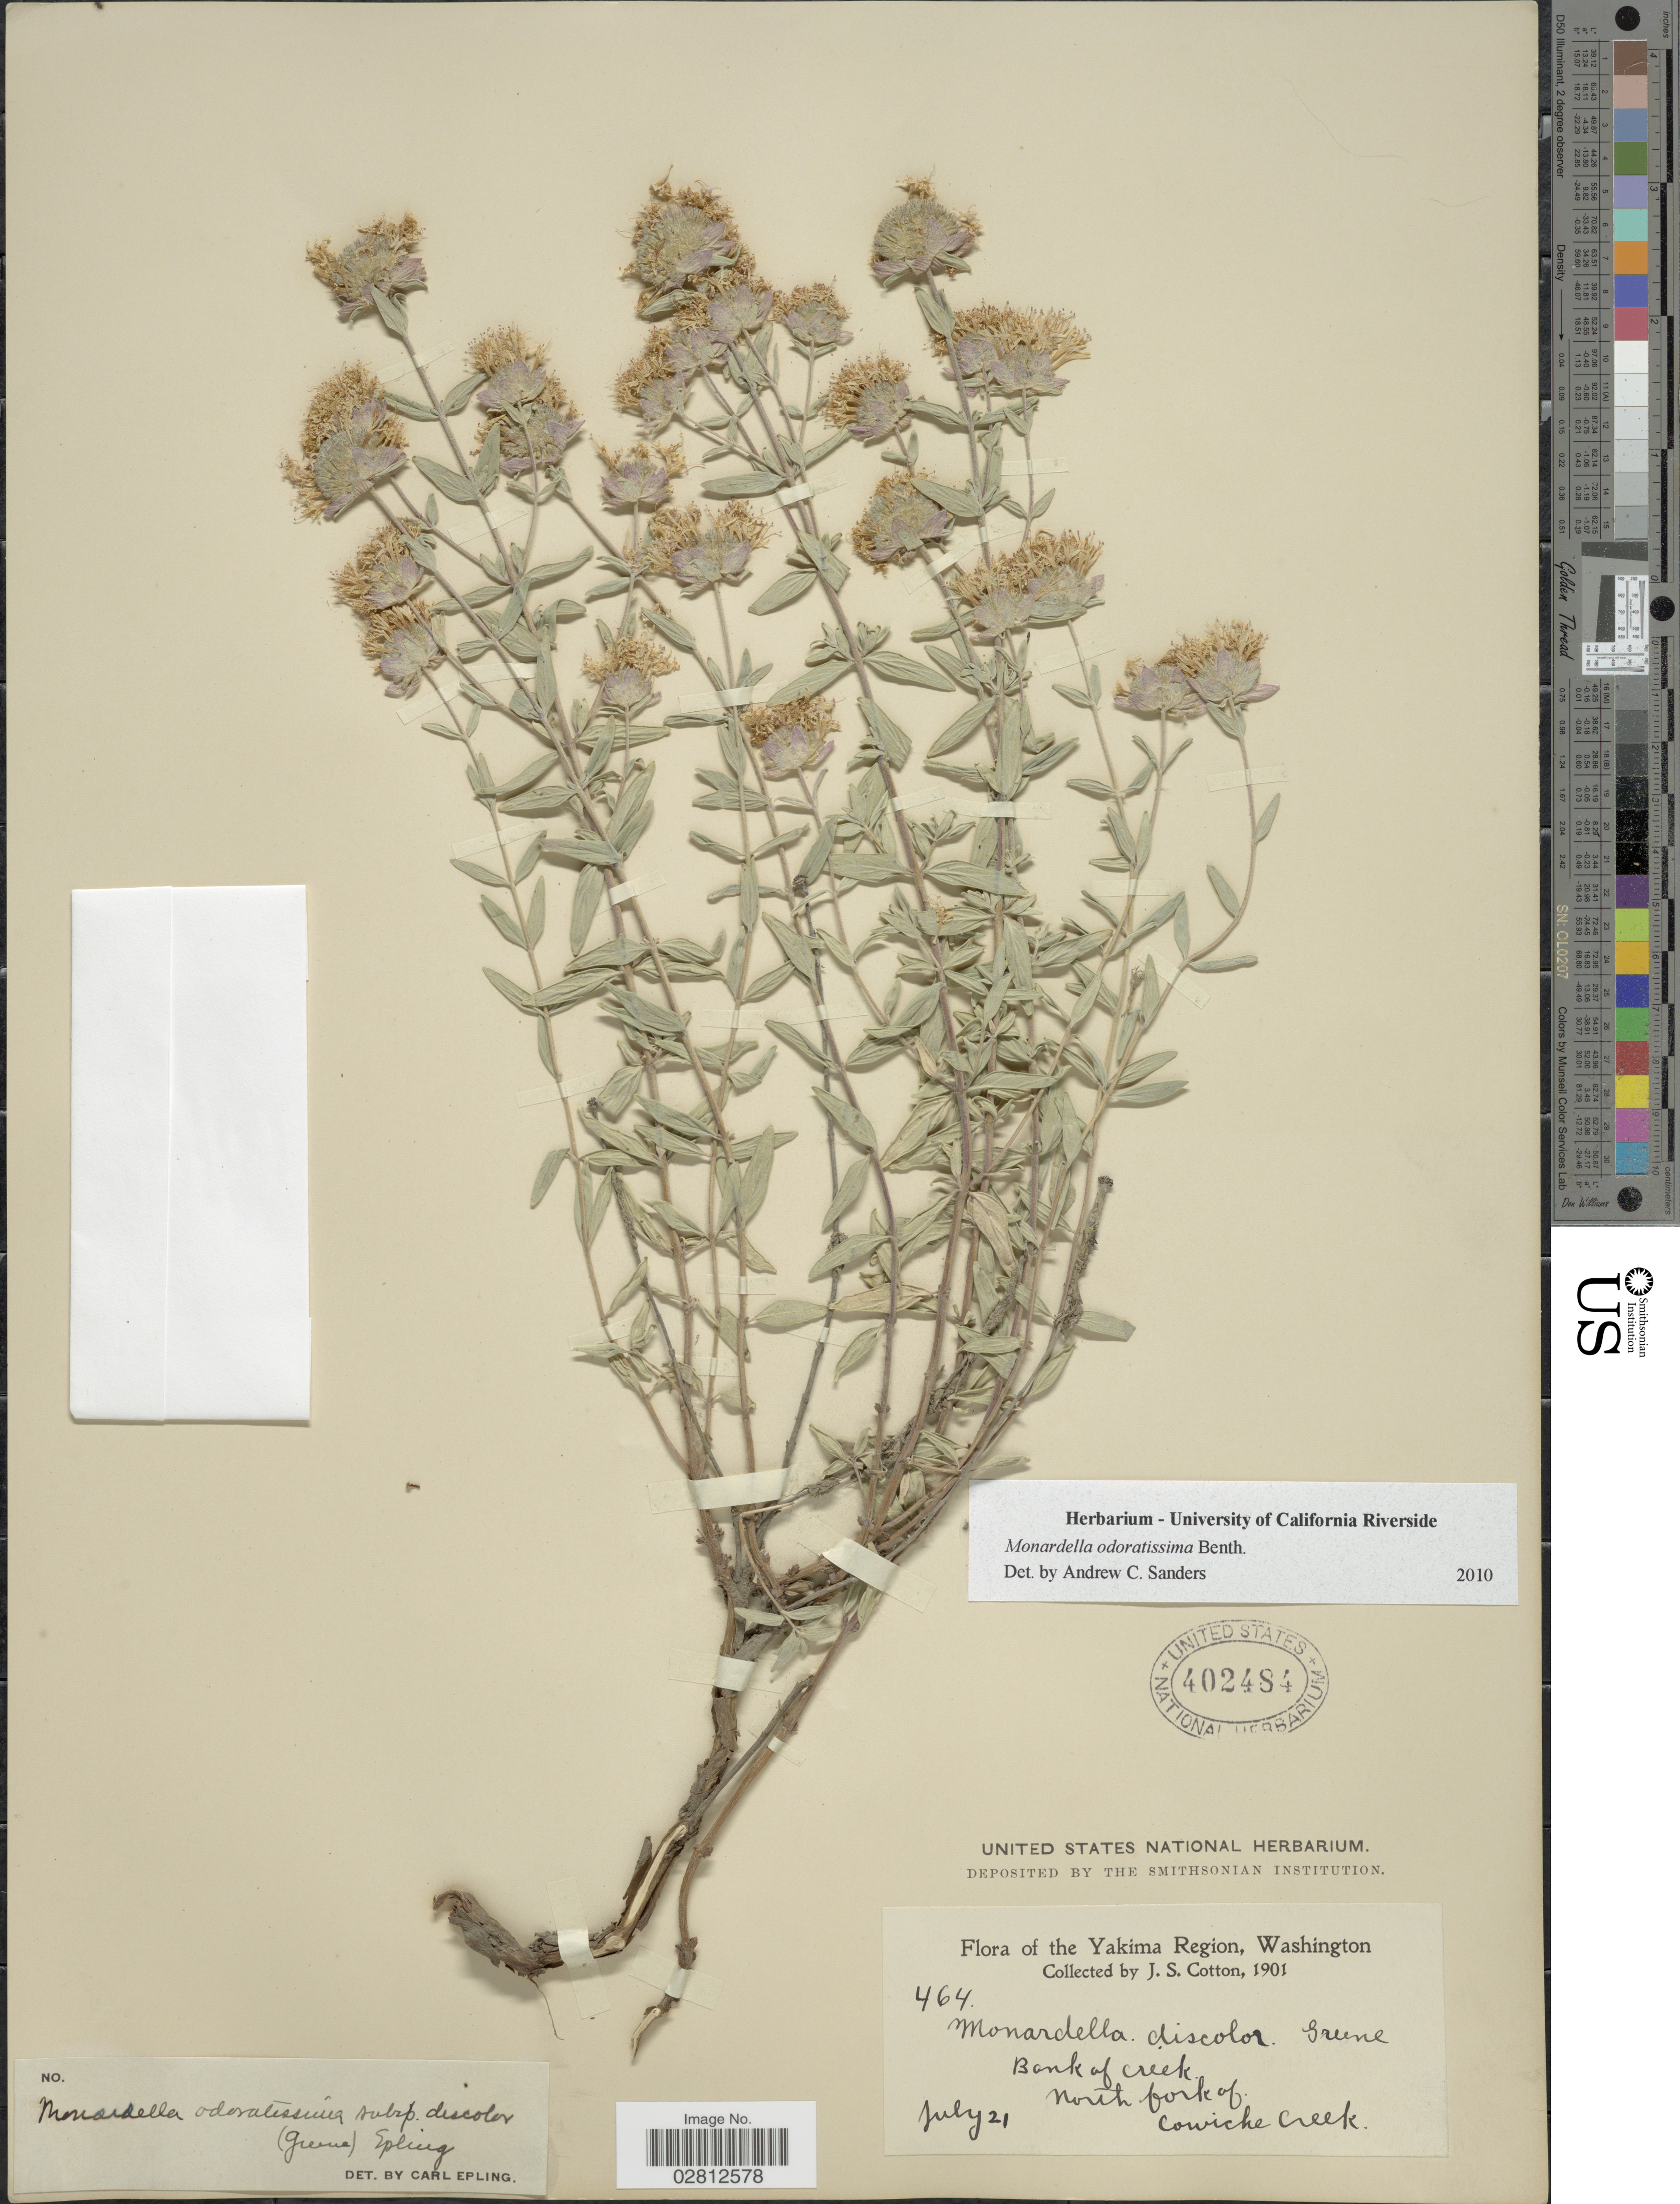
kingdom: Plantae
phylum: Tracheophyta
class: Magnoliopsida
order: Lamiales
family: Lamiaceae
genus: Monardella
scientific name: Monardella odoratissima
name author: Benth.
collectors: J. S. Cotton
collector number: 464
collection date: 1901-07-21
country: United States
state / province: Washington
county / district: Yakima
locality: Yakima Region, Bank of creek, north fork of Cowicke Creek.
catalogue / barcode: US 402484